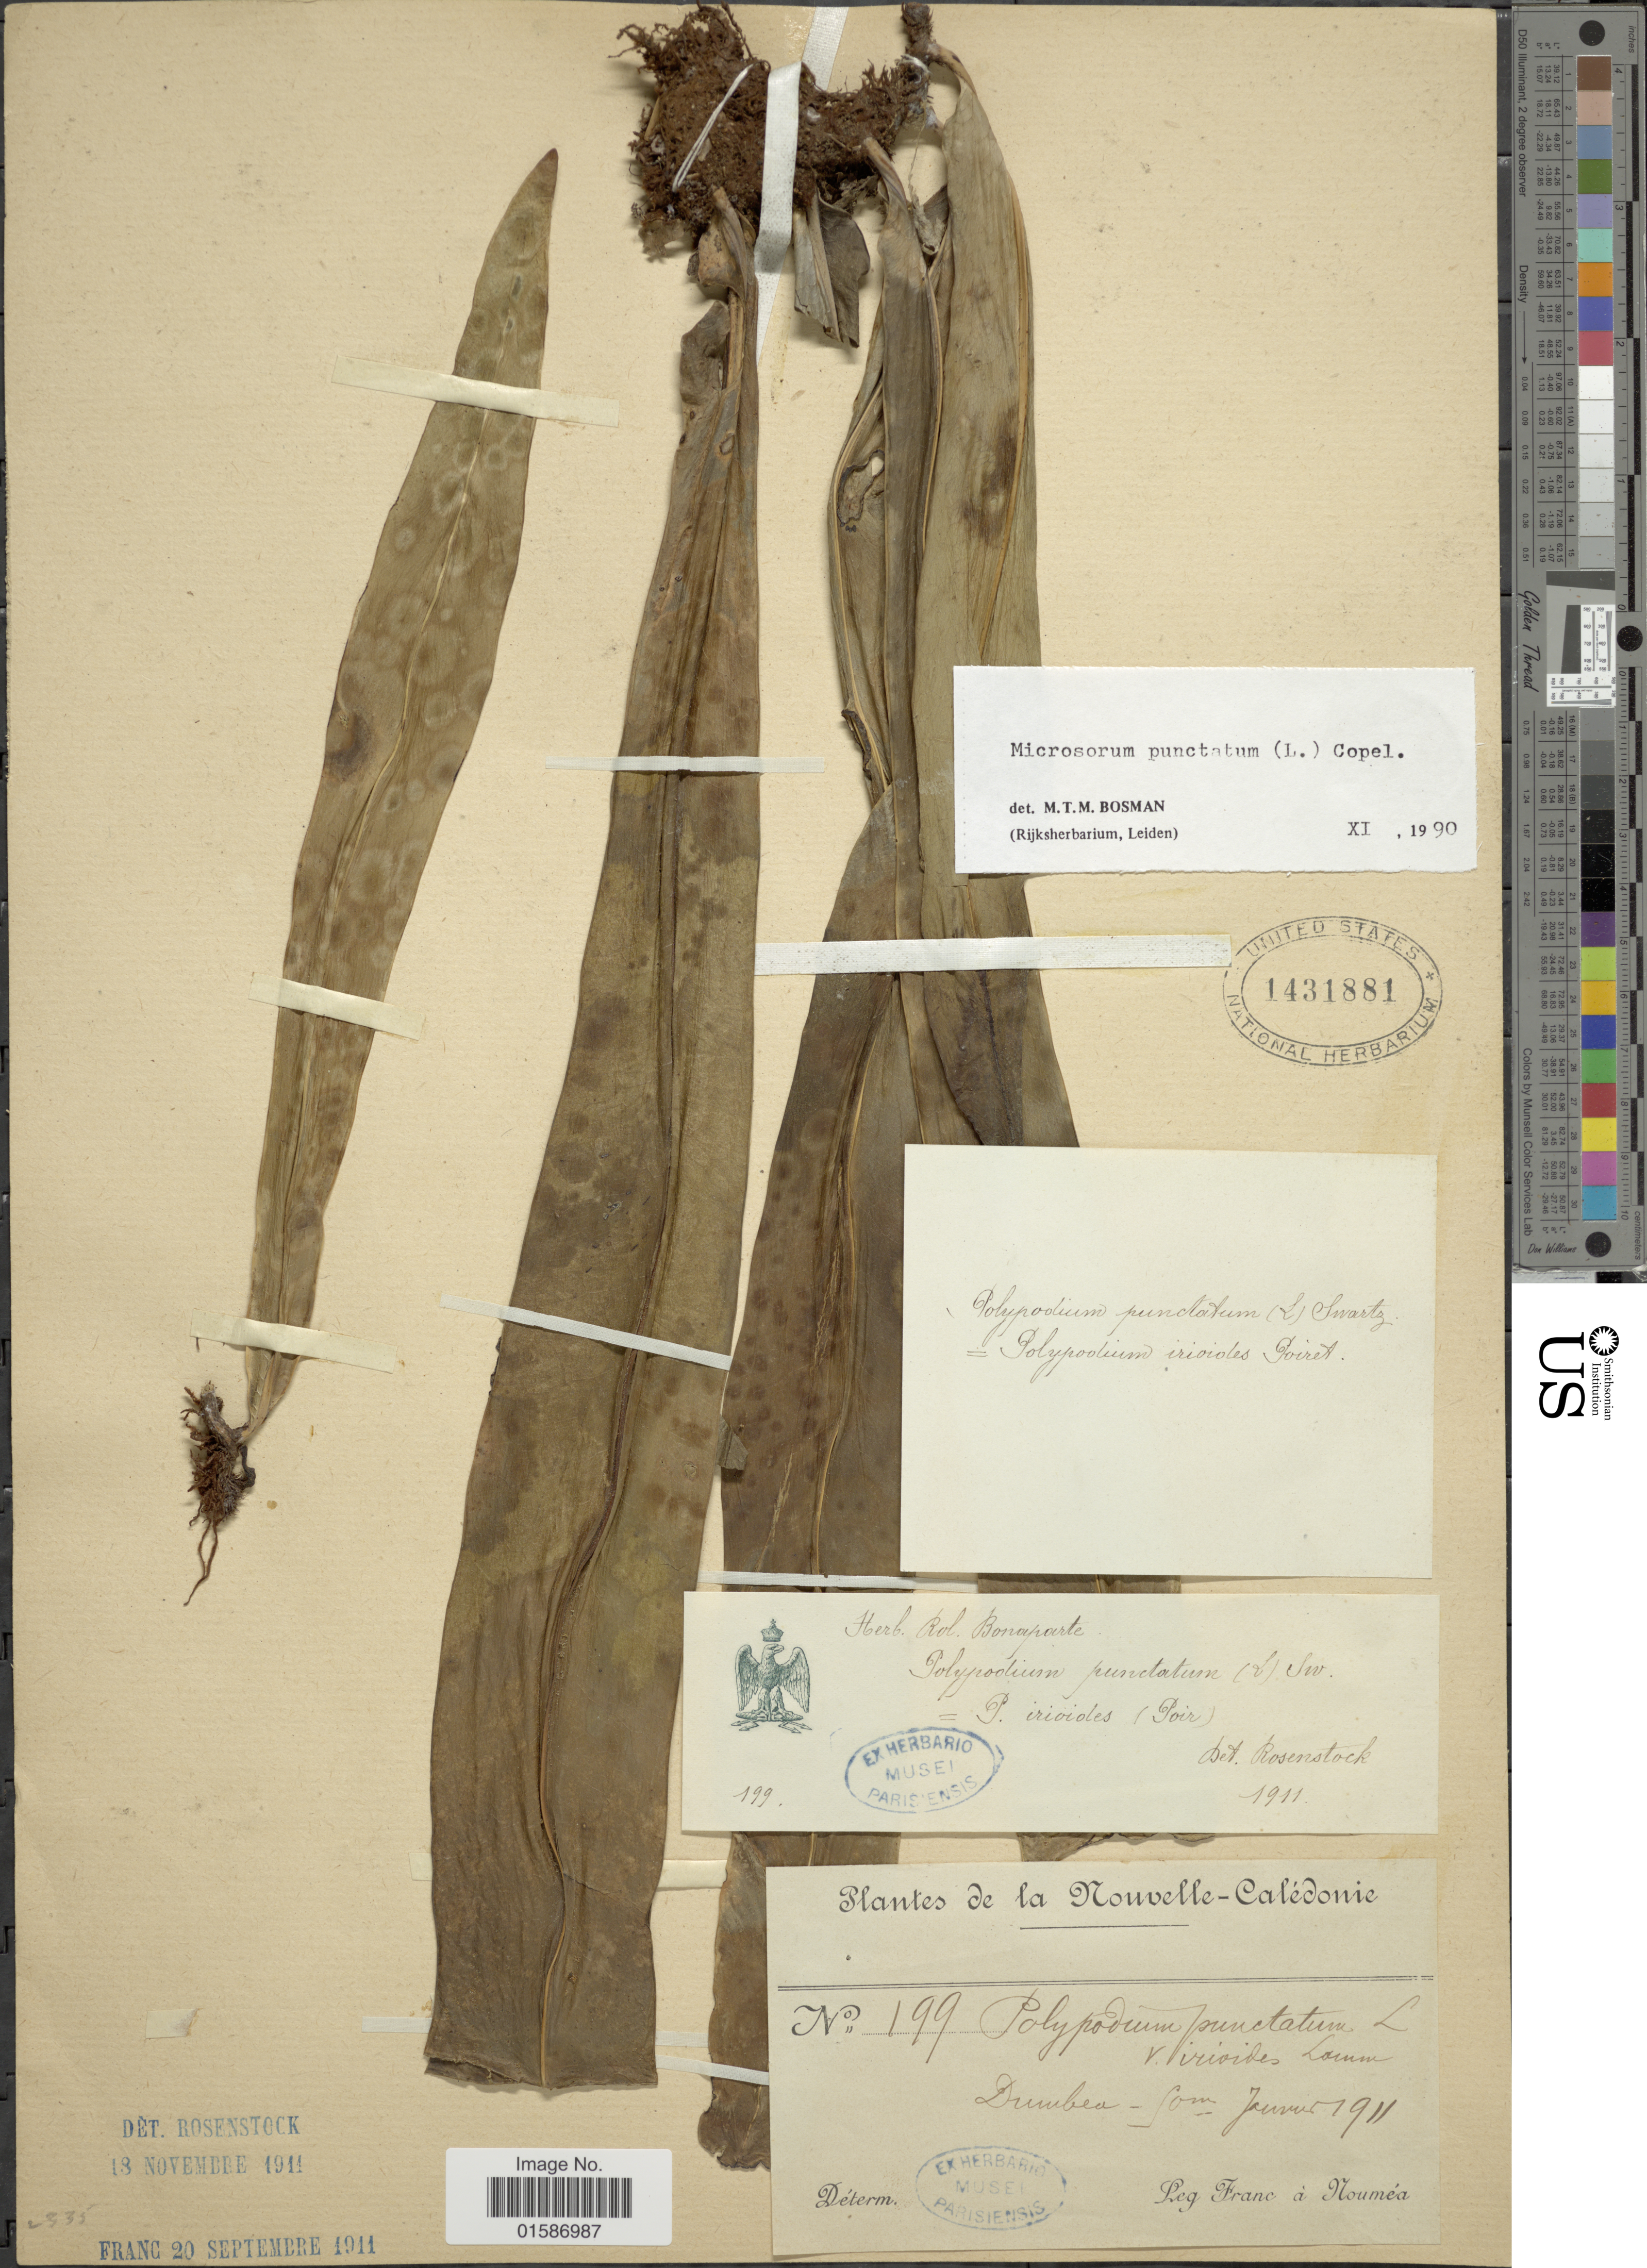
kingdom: Plantae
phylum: Tracheophyta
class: Polypodiopsida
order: Polypodiales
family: Polypodiaceae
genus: Microsorum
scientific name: Microsorum punctatum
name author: (L.) Copel.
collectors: Franc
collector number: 199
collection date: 1911-01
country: New Caledonia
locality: Dumbea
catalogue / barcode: US 1431881